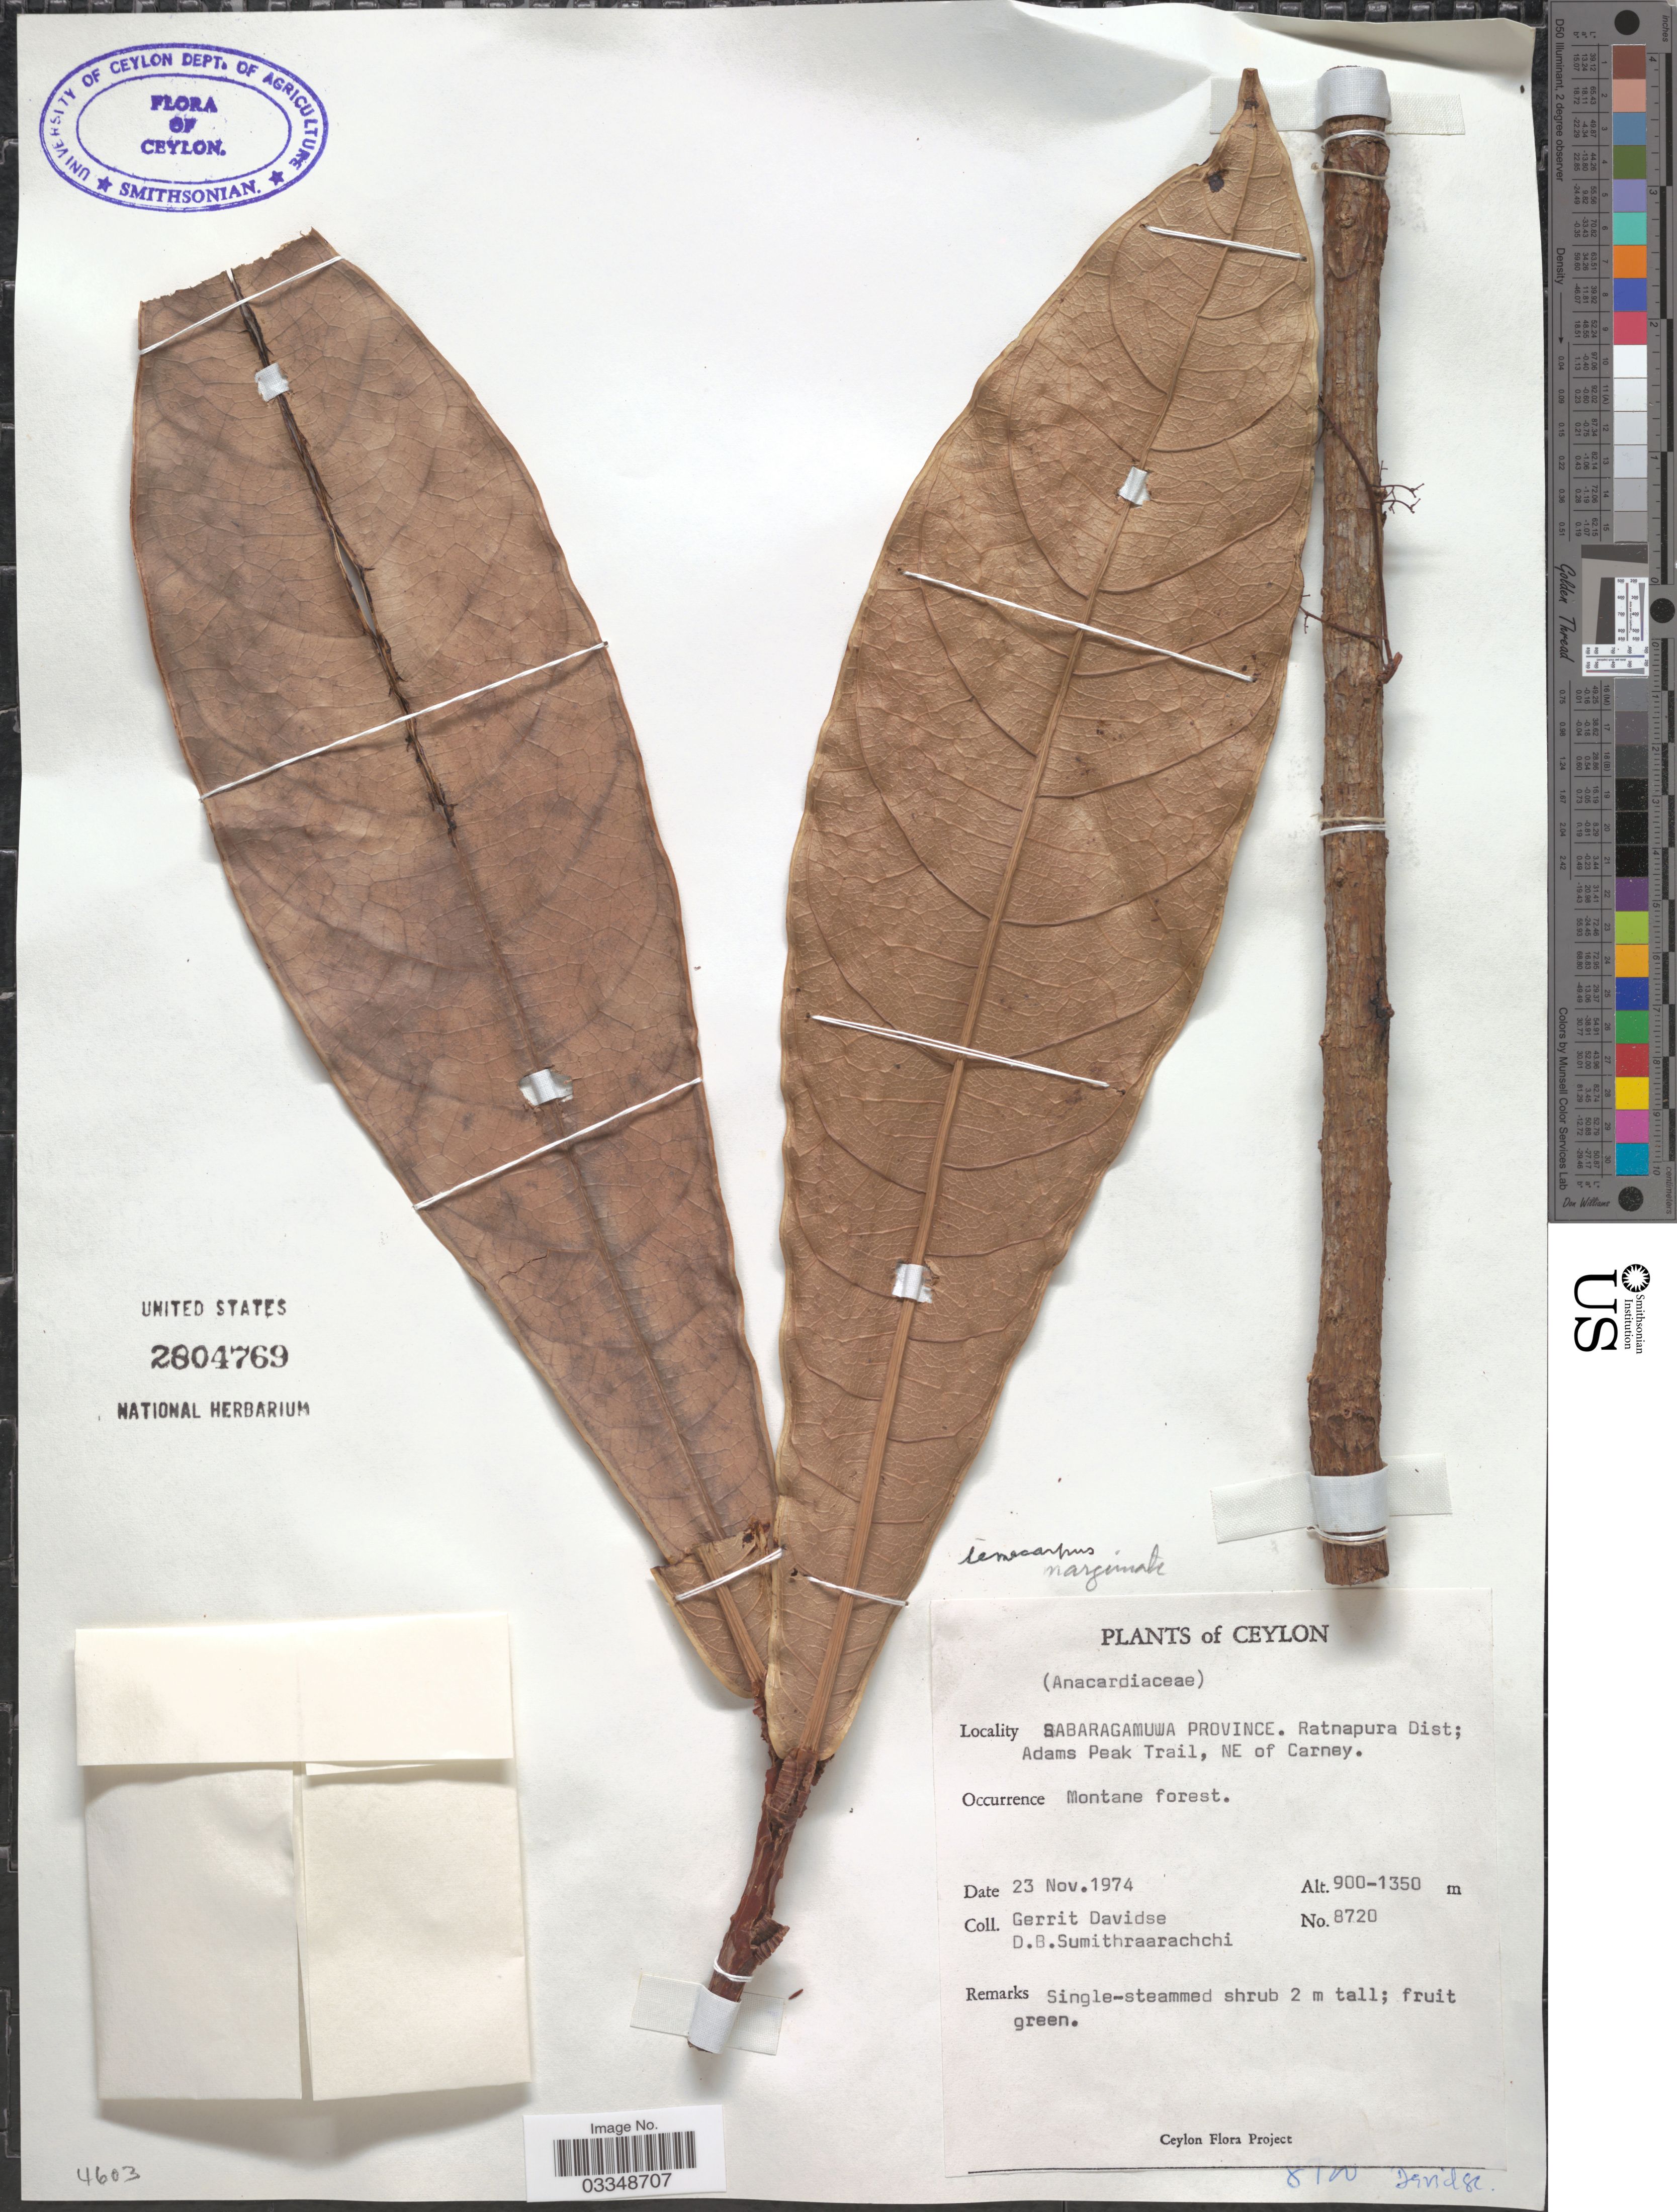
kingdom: Plantae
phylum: Tracheophyta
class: Magnoliopsida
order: Sapindales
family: Anacardiaceae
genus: Semecarpus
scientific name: Semecarpus marginatus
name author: Thwaites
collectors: G. Davidse & D. B. Sumithraarachchi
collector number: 8720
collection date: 1974-11-23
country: Sri Lanka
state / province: Sabaragamuwa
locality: Ceylon. Ratnapura Dist; Adams Peak Trail, NE of Carney.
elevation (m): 900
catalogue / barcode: US 2804769